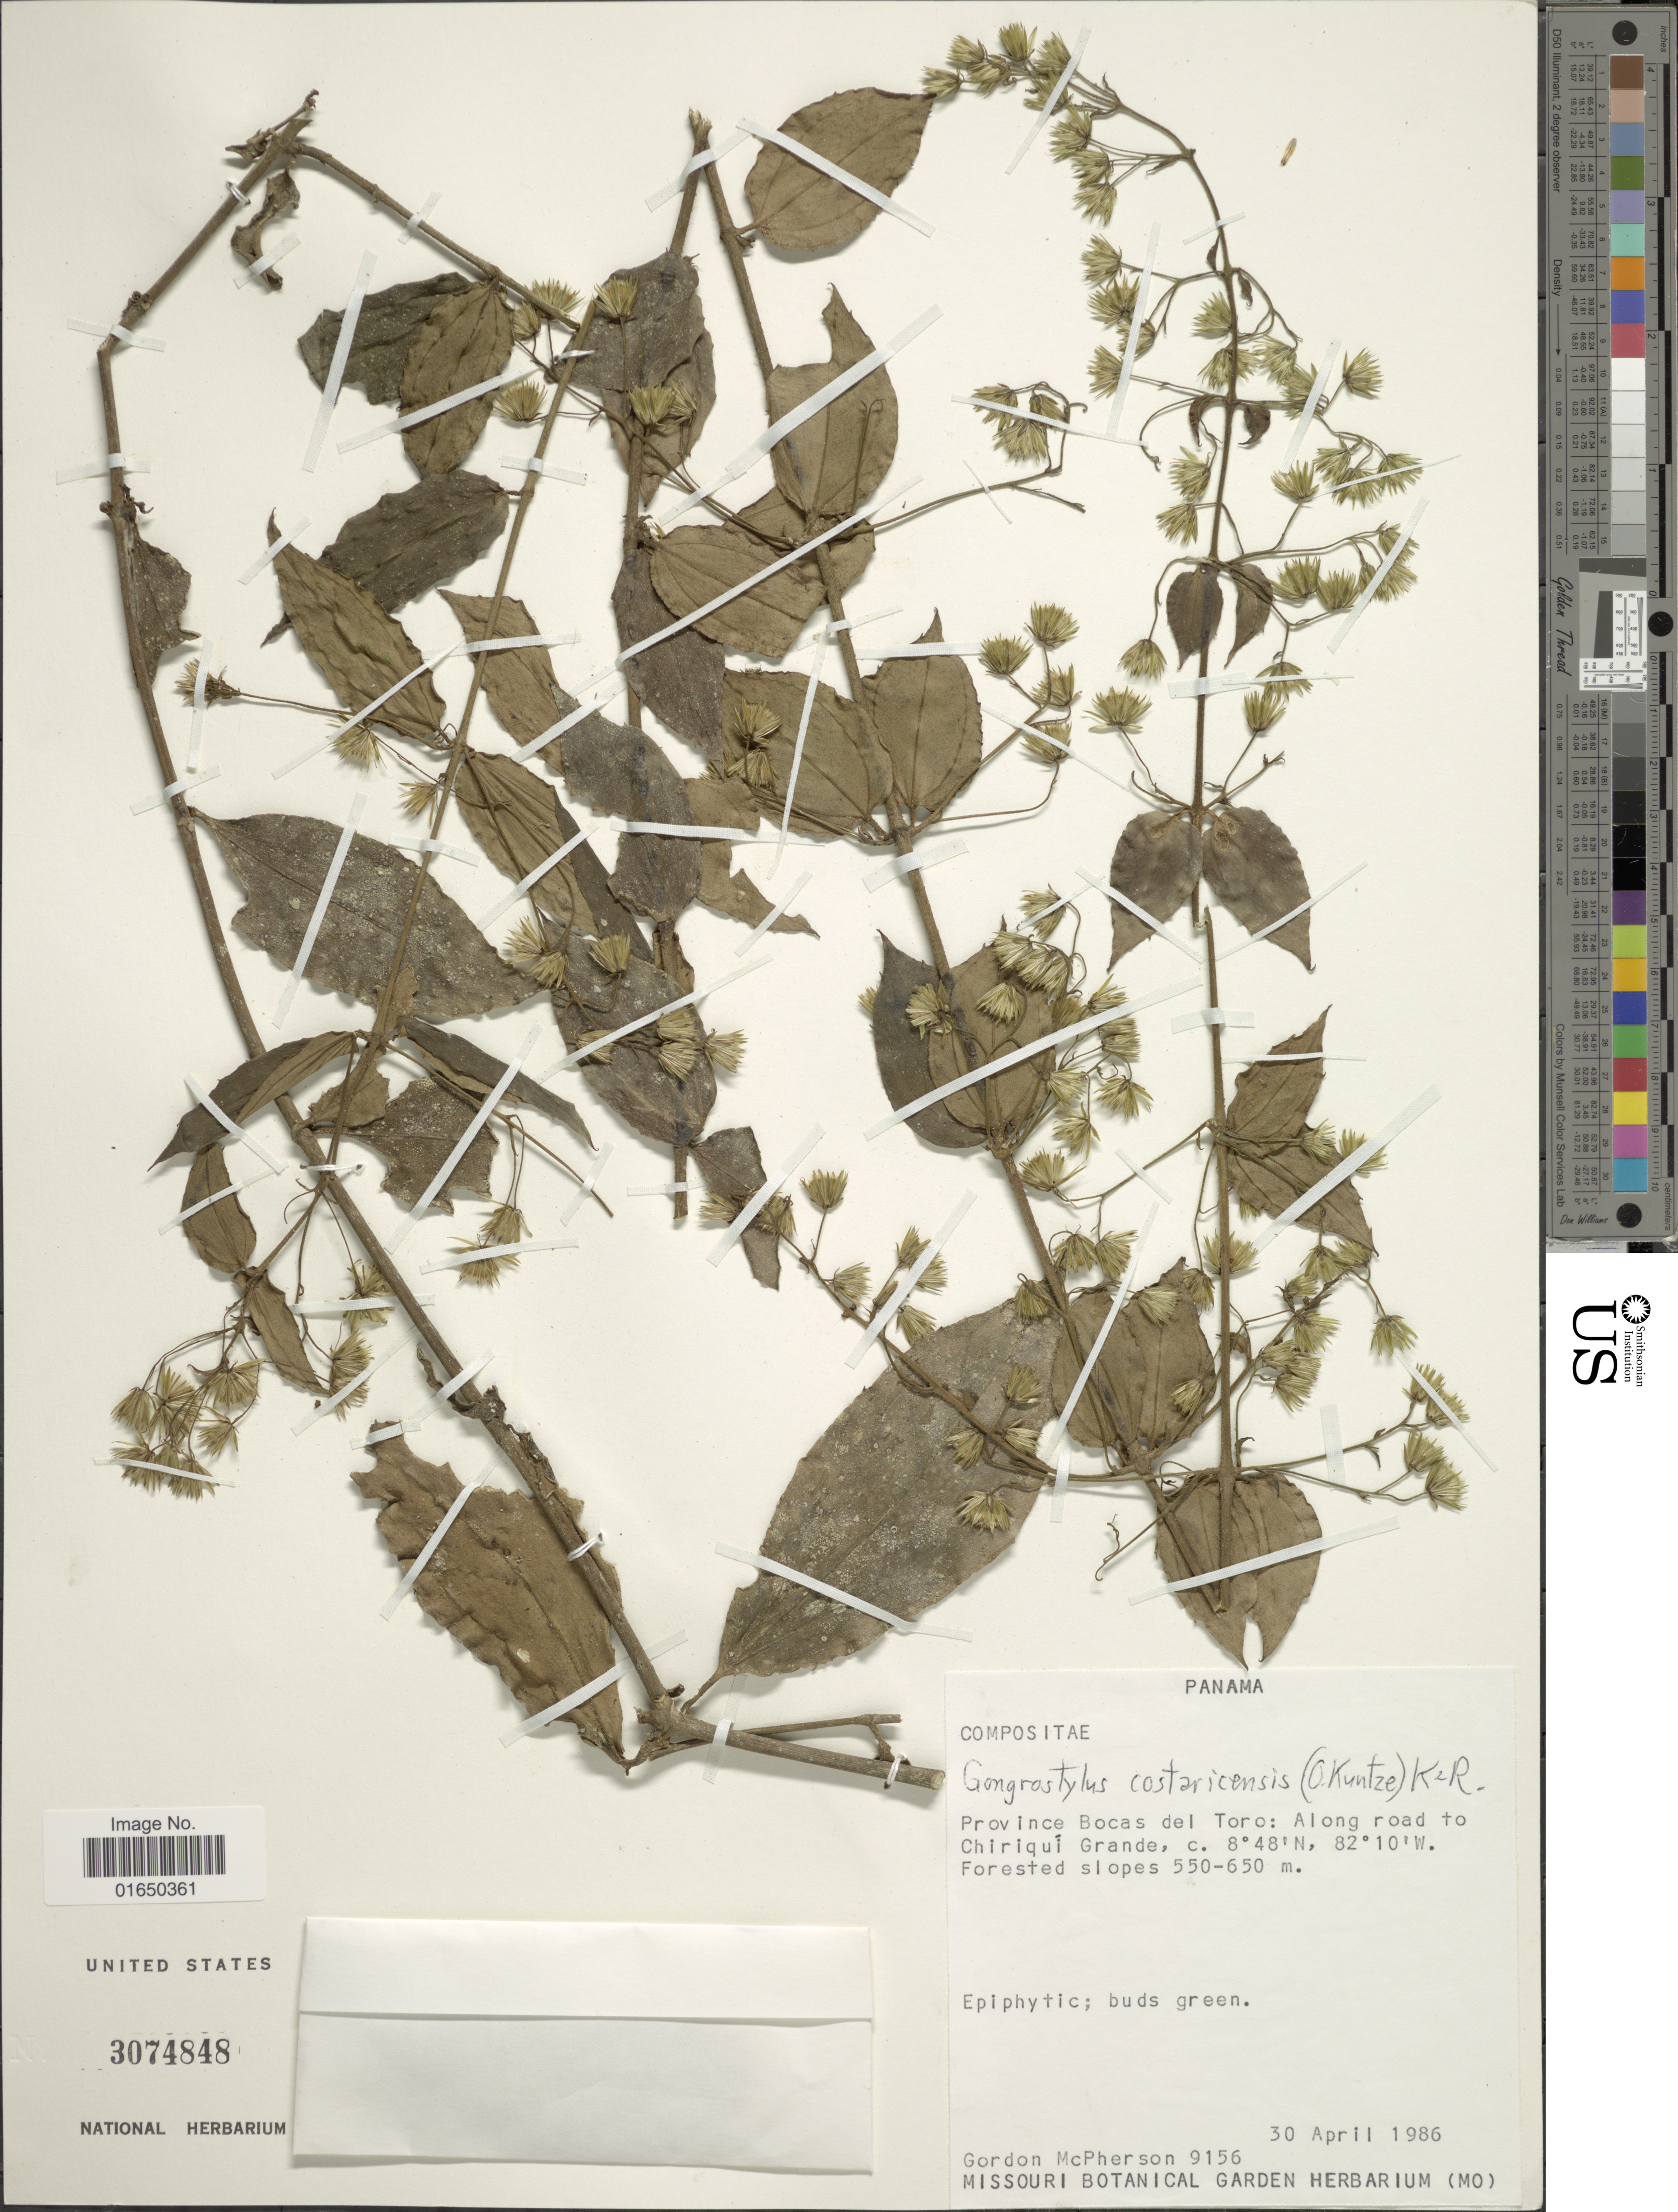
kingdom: Plantae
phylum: Tracheophyta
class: Magnoliopsida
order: Asterales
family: Asteraceae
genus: Gongrostylus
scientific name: Gongrostylus costaricensis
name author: (Kuntze) R.M. King & H. Rob.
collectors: G. D. McPherson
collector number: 9156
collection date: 1986-04-30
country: Panama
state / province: Bocas del Toro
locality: Along road to Chiriqui Grande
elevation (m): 550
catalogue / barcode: US 3074848